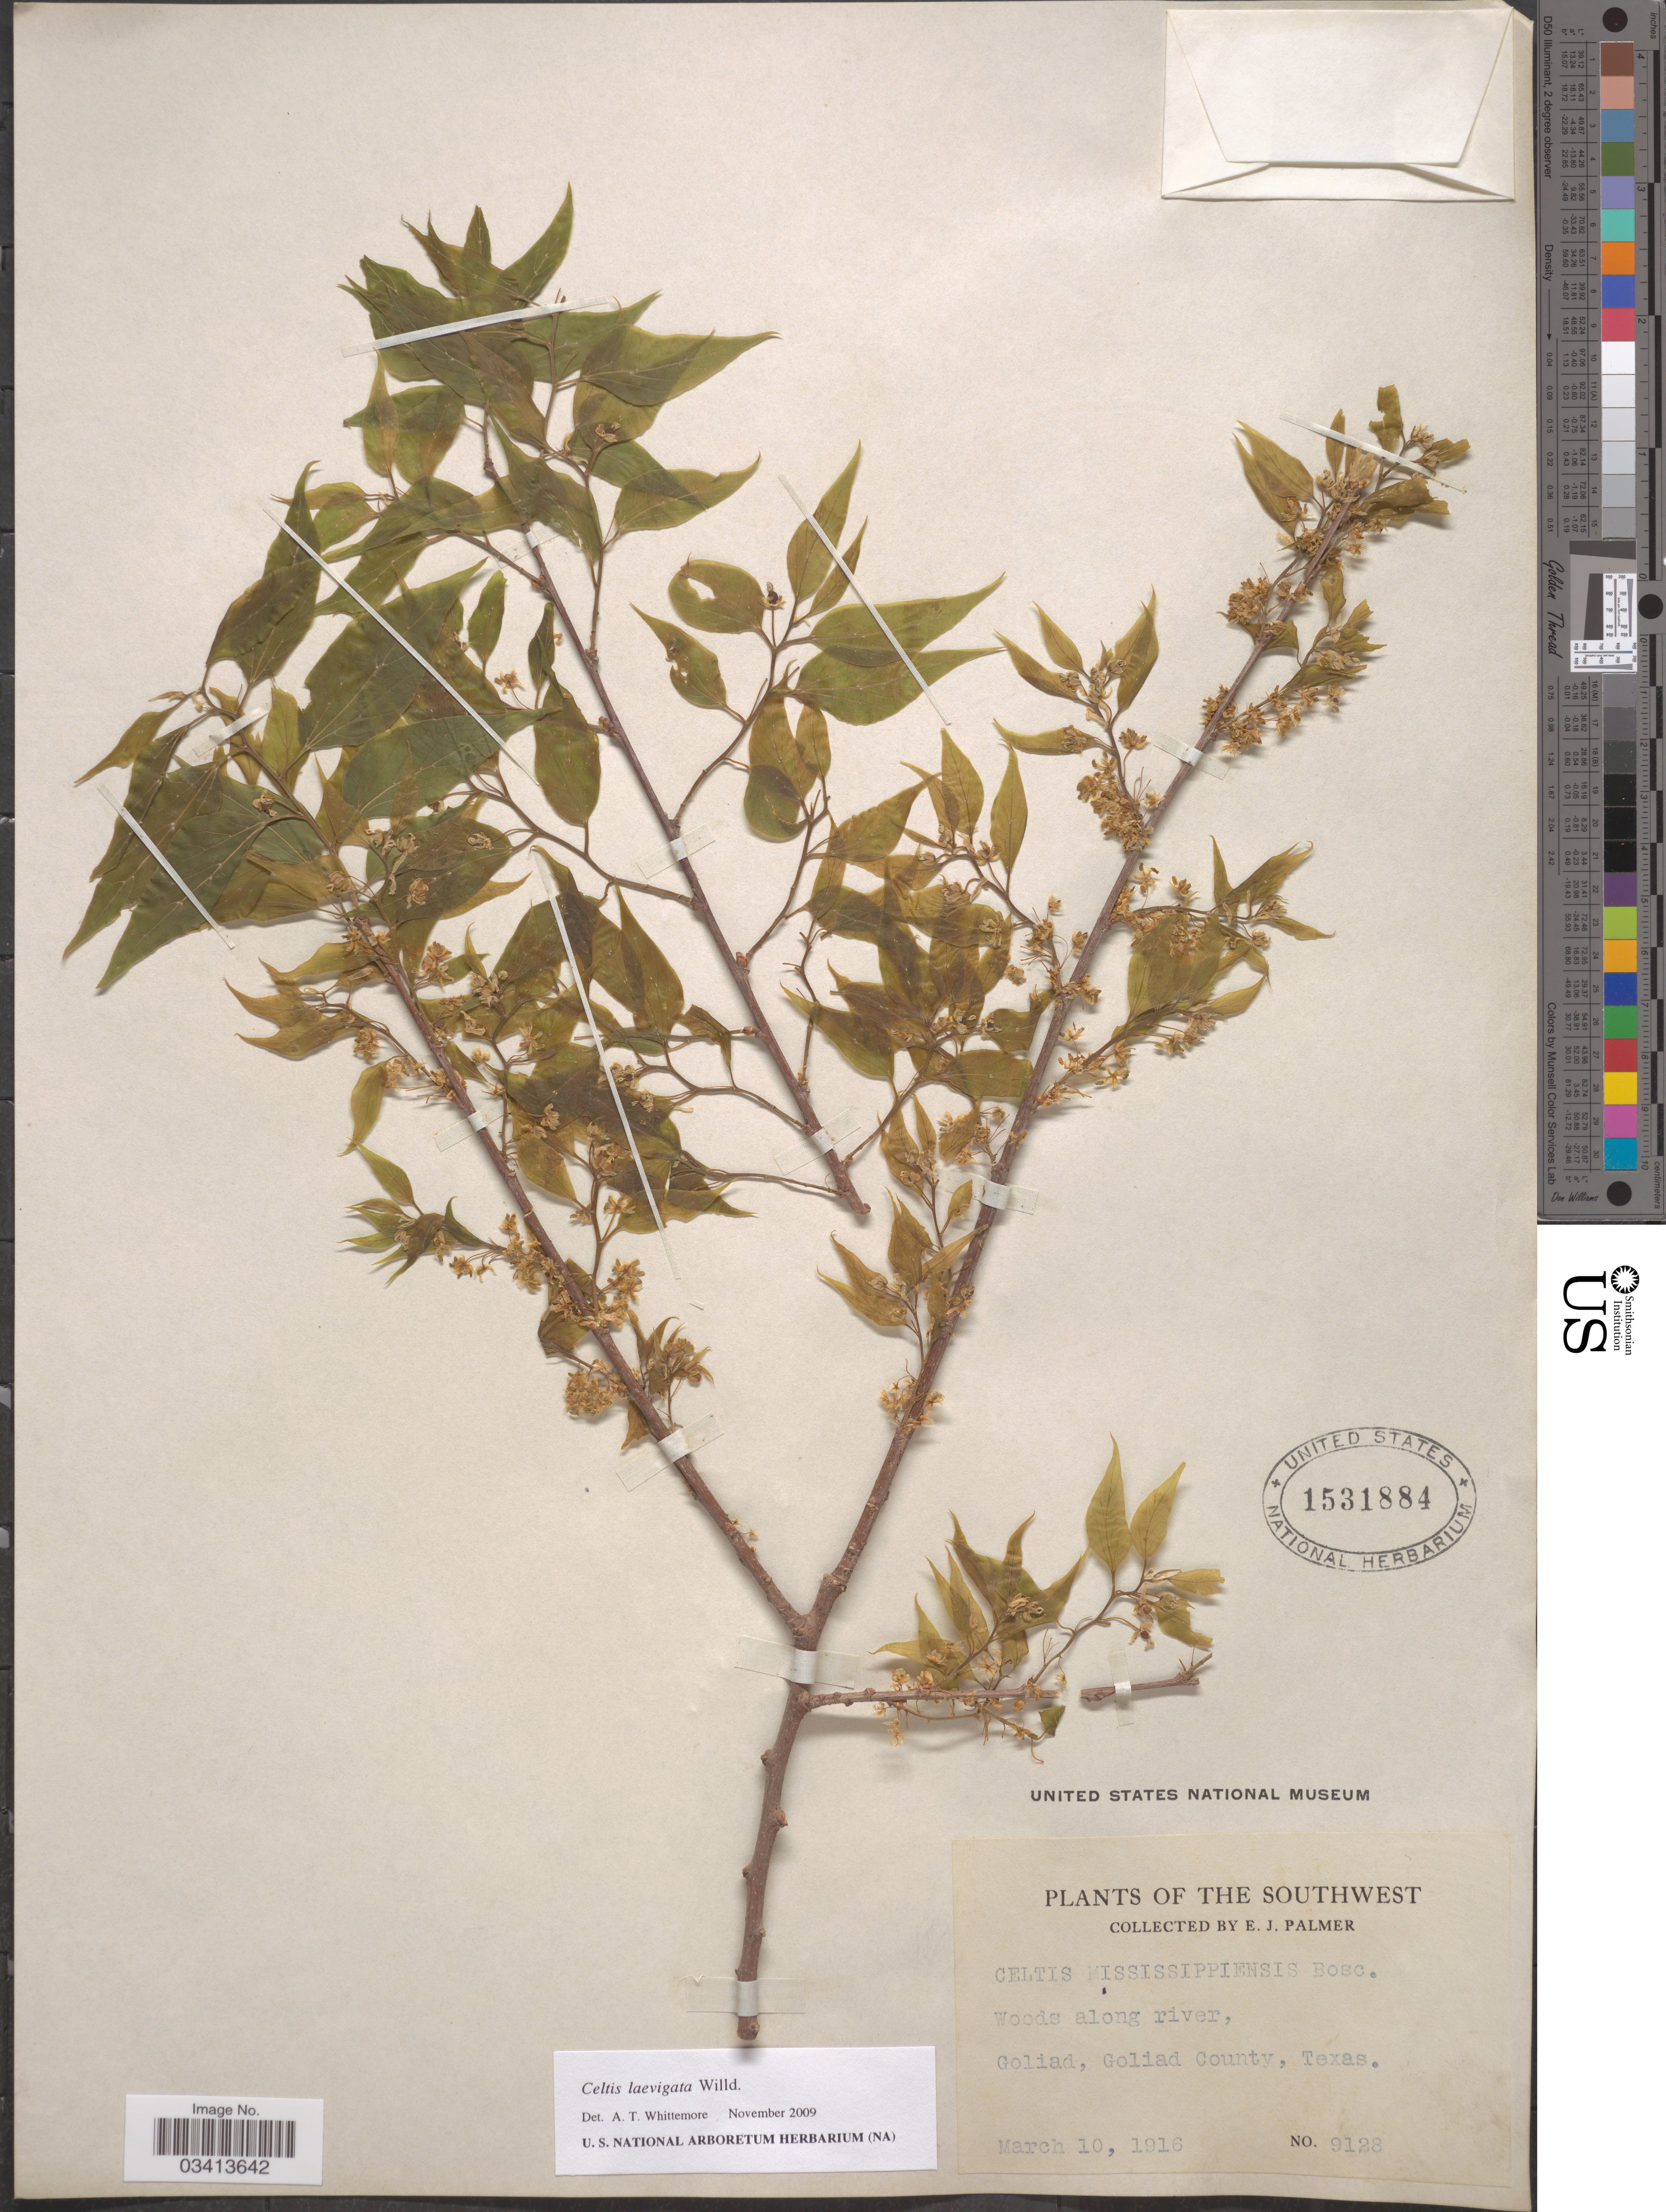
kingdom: Plantae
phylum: Tracheophyta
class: Magnoliopsida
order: Rosales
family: Cannabaceae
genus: Celtis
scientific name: Celtis laevigata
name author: Willd.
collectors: E. J. Palmer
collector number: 9128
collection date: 1916-03-10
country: United States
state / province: Texas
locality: The Southwest. Woods along river, Goliad, Goliad County.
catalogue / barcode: US 1531884